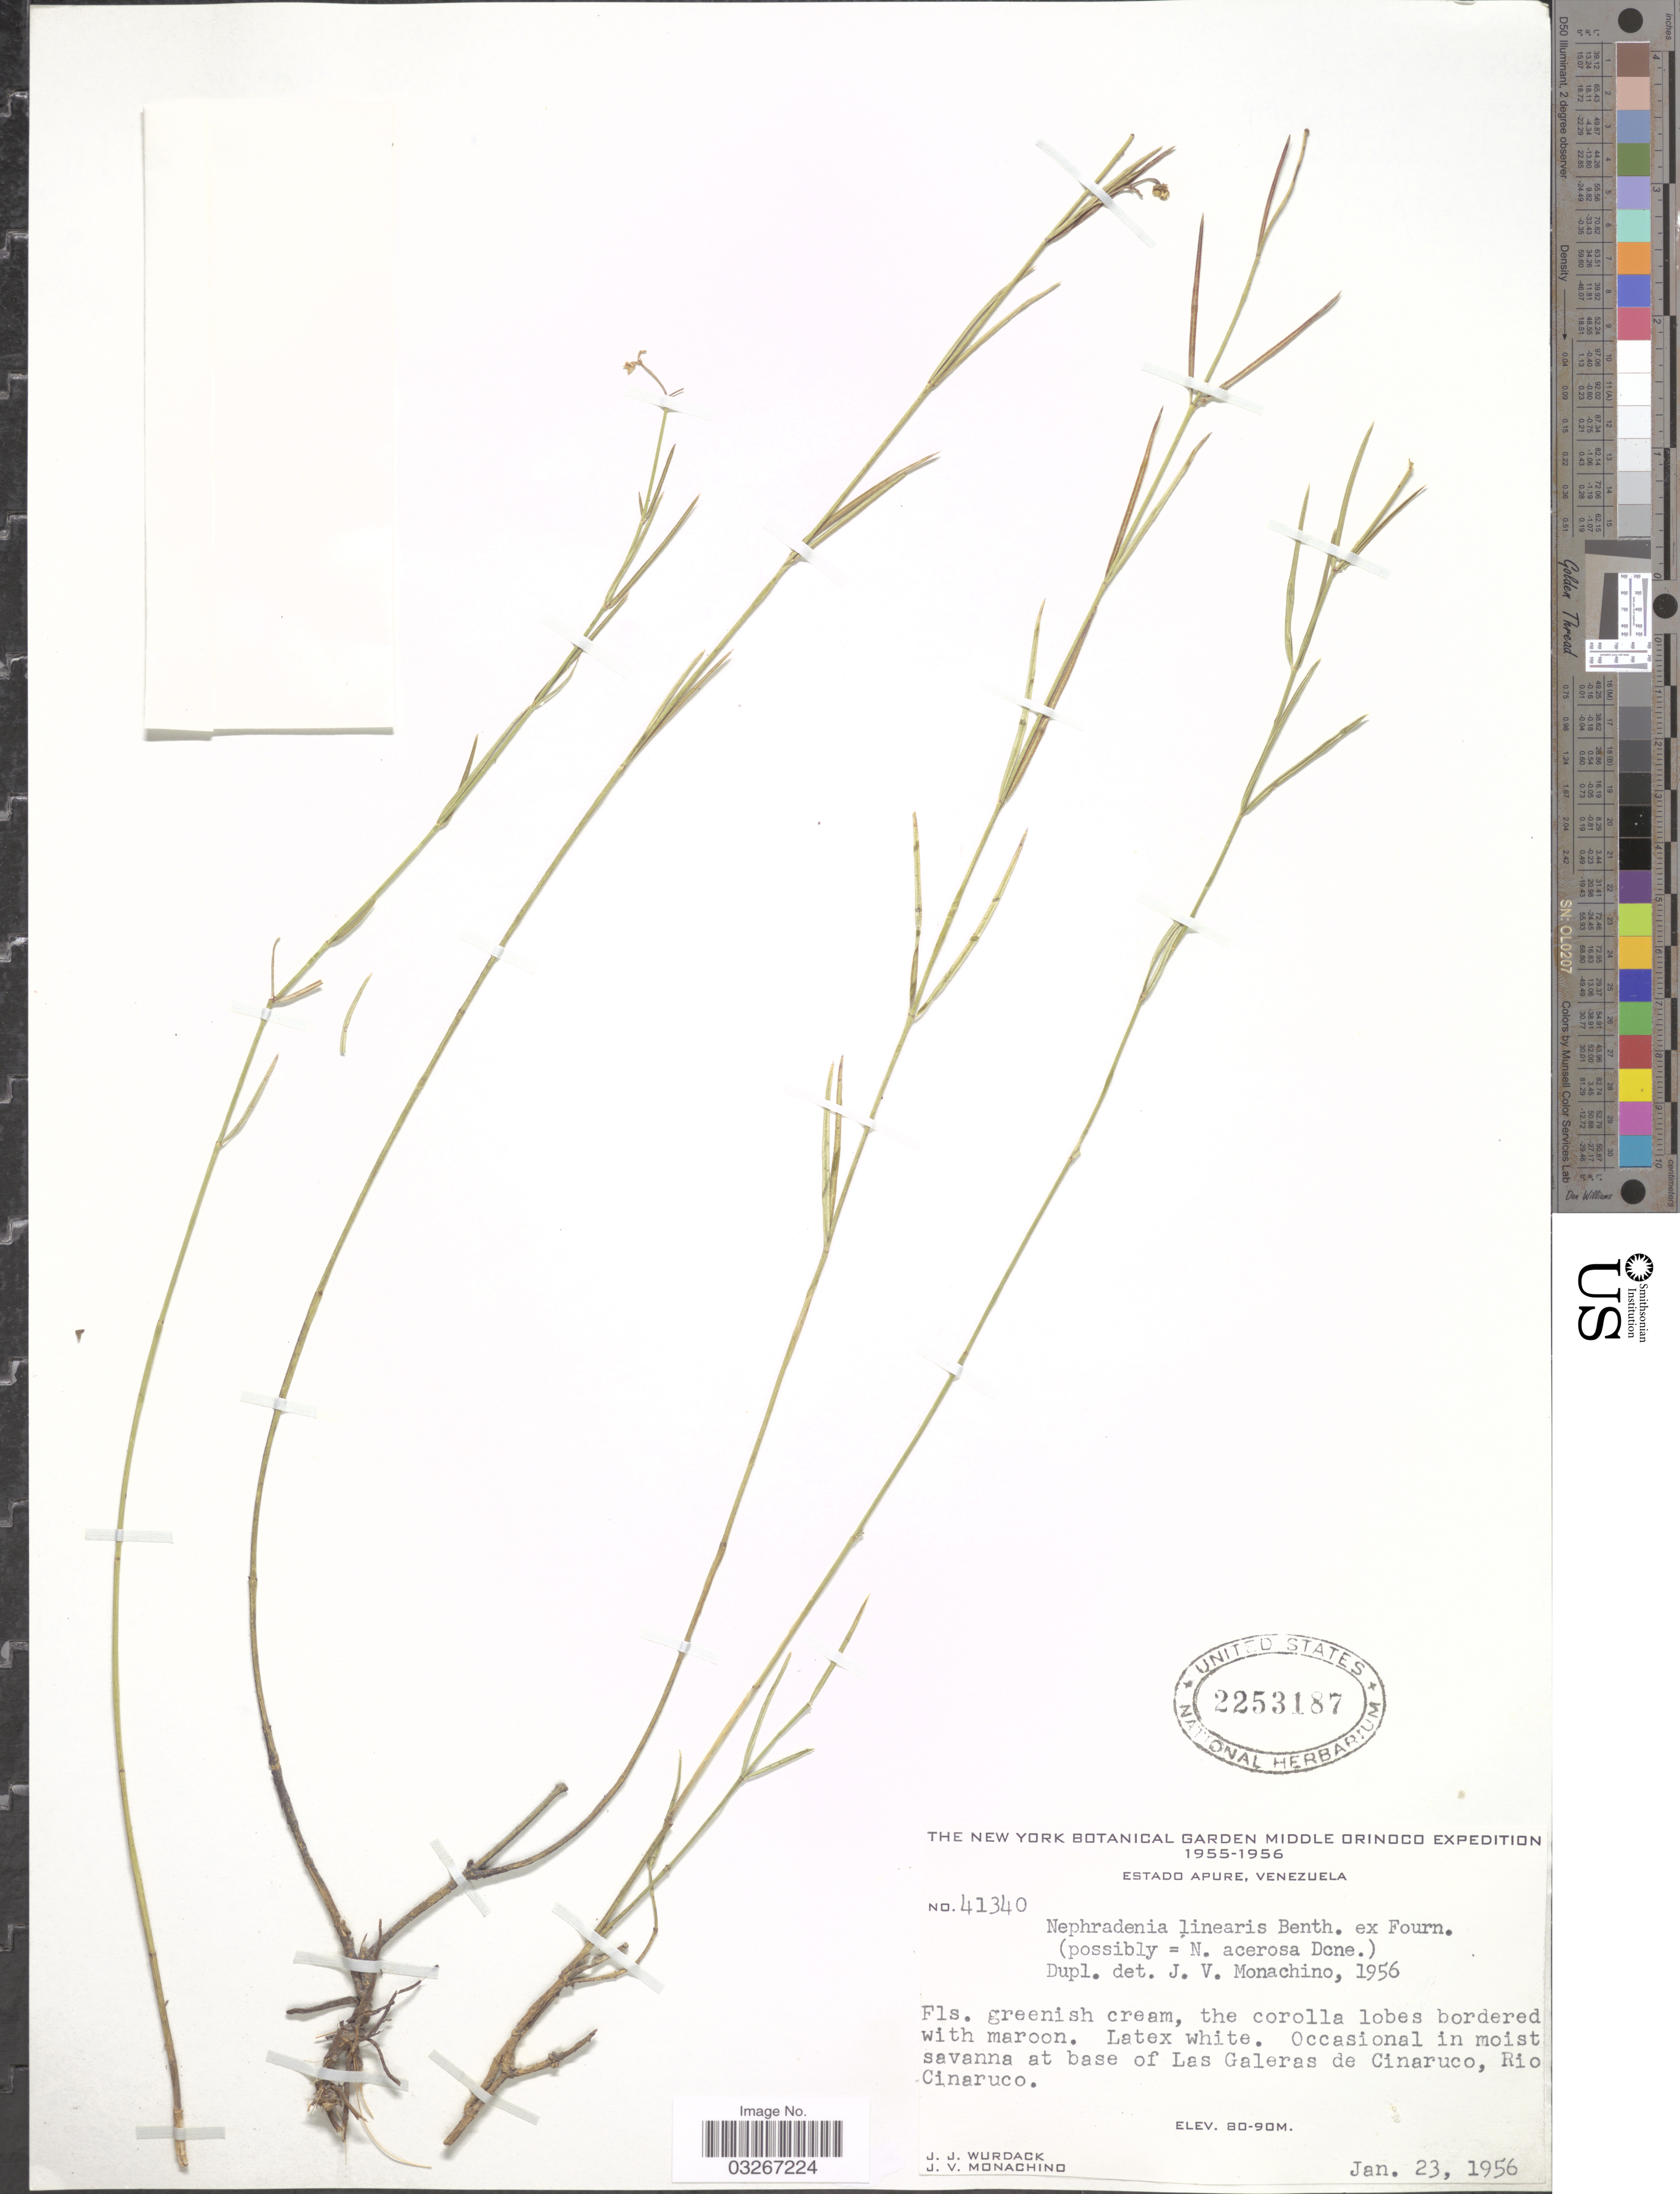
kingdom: Plantae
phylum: Tracheophyta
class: Magnoliopsida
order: Gentianales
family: Apocynaceae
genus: Nephradenia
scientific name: Nephradenia linearis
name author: Benth. ex E. Fourn.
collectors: J. J. Wurdack & J. V. Monachino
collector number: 41340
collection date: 1956-01-23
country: Venezuela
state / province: Apure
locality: Base of Las Galeras de Cinaruco, Rio Cinaruco.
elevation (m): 80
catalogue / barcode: US 2253187